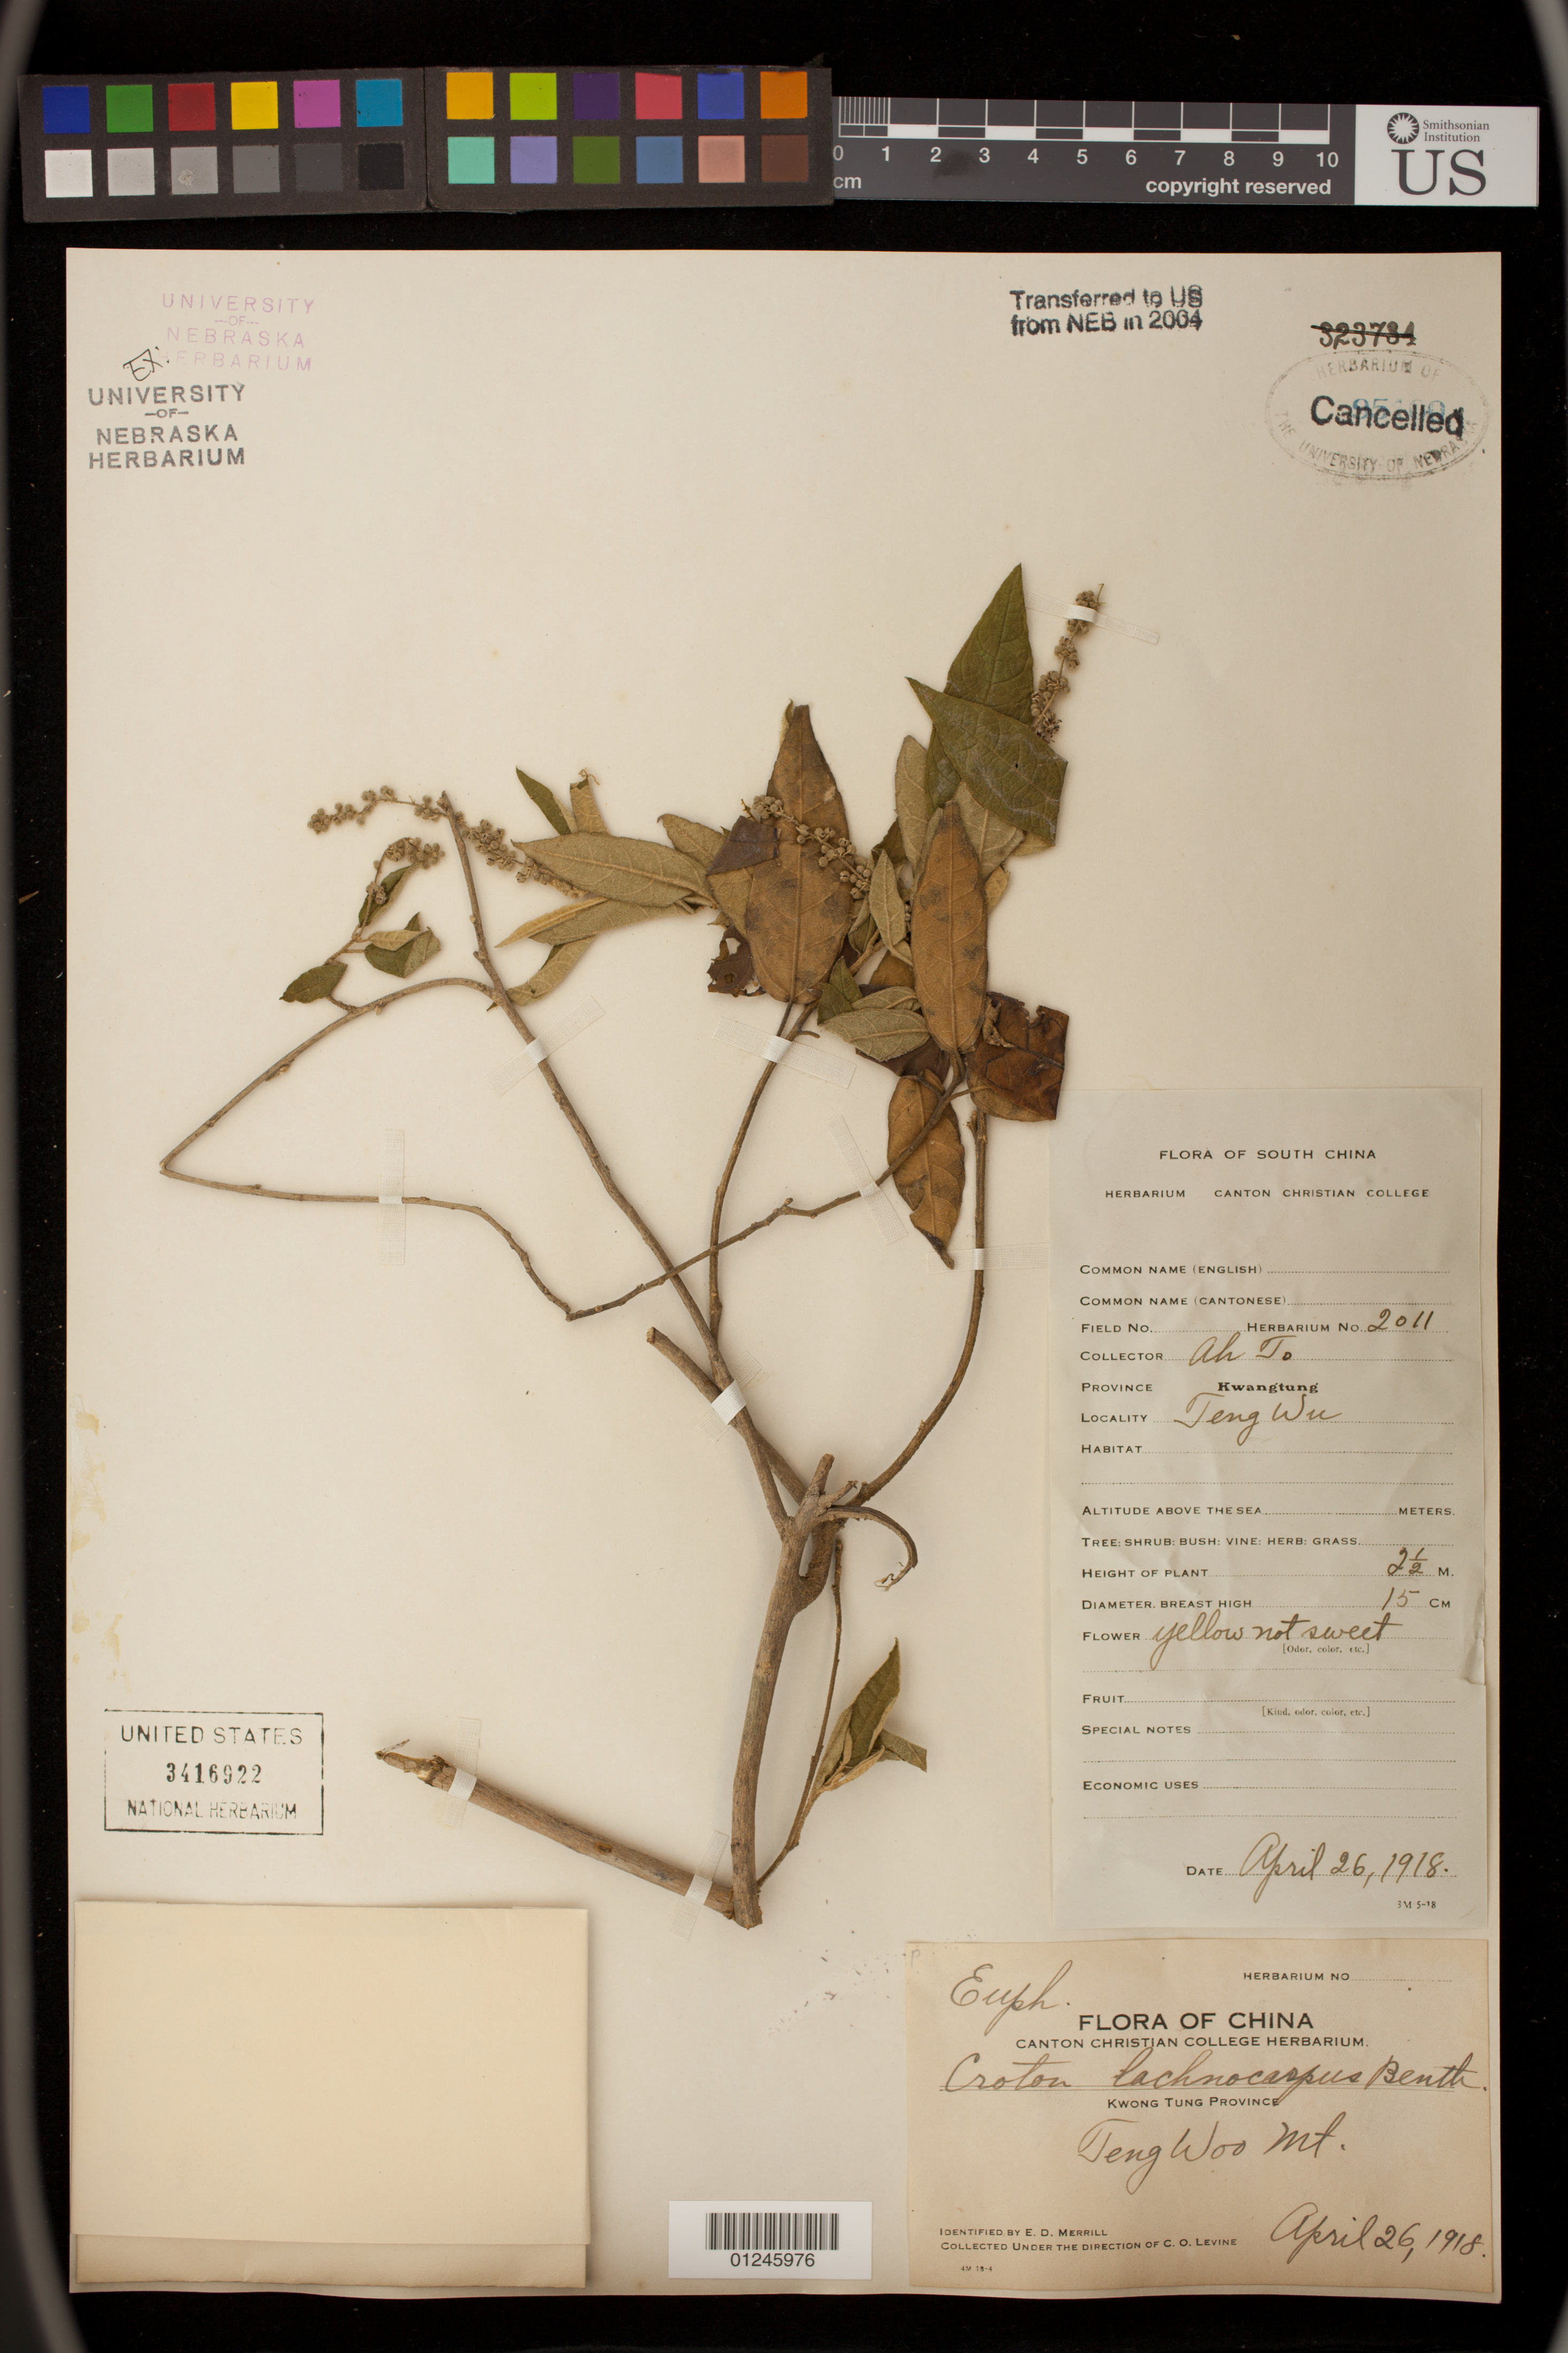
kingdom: Plantae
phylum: Tracheophyta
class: Magnoliopsida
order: Malpighiales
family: Euphorbiaceae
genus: Croton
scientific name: Croton lachnocarpus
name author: Benth.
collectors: A. To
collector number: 2011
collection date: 1918-04-26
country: China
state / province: Guangdong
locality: Teng Woo Mt.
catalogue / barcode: US 3416922